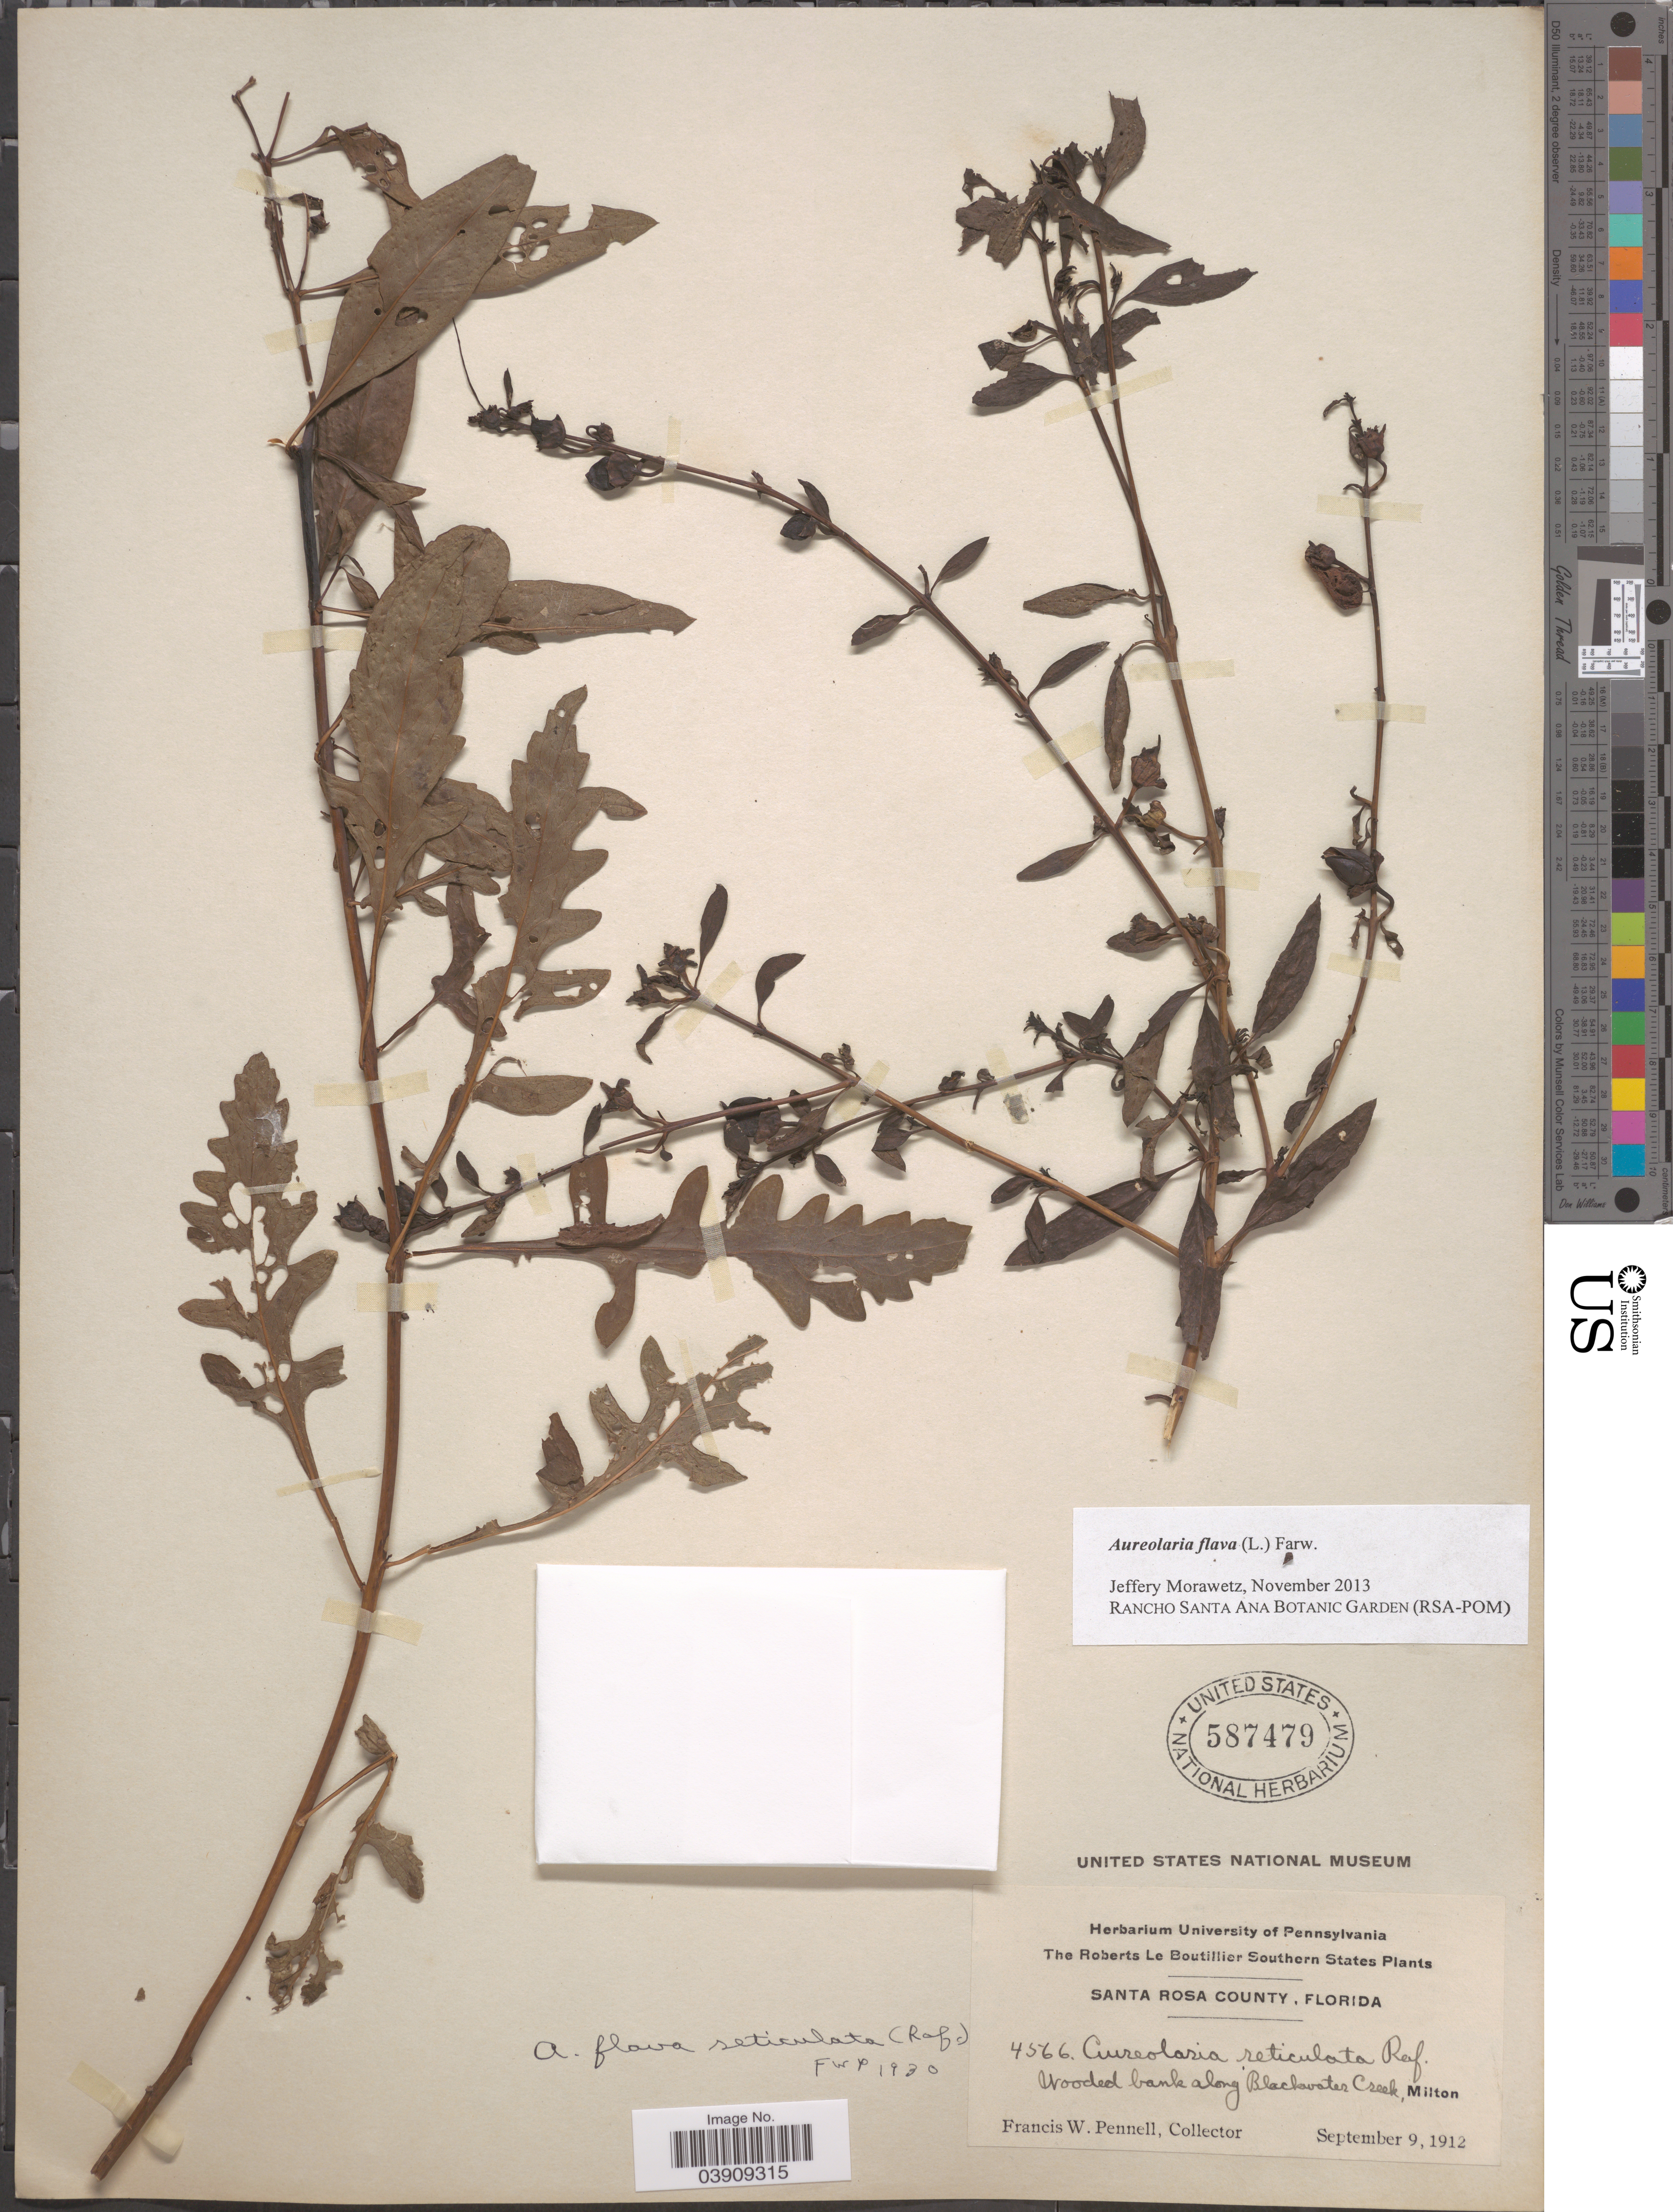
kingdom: Plantae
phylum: Tracheophyta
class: Magnoliopsida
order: Lamiales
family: Orobanchaceae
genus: Aureolaria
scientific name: Aureolaria flava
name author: (L.) Farw.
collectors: F. W. Pennell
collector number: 4566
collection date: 1912-09-09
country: United States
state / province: Florida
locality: Southern States. Santa Rosa County. Along Blackwater Creek, Milton.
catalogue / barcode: US 587479